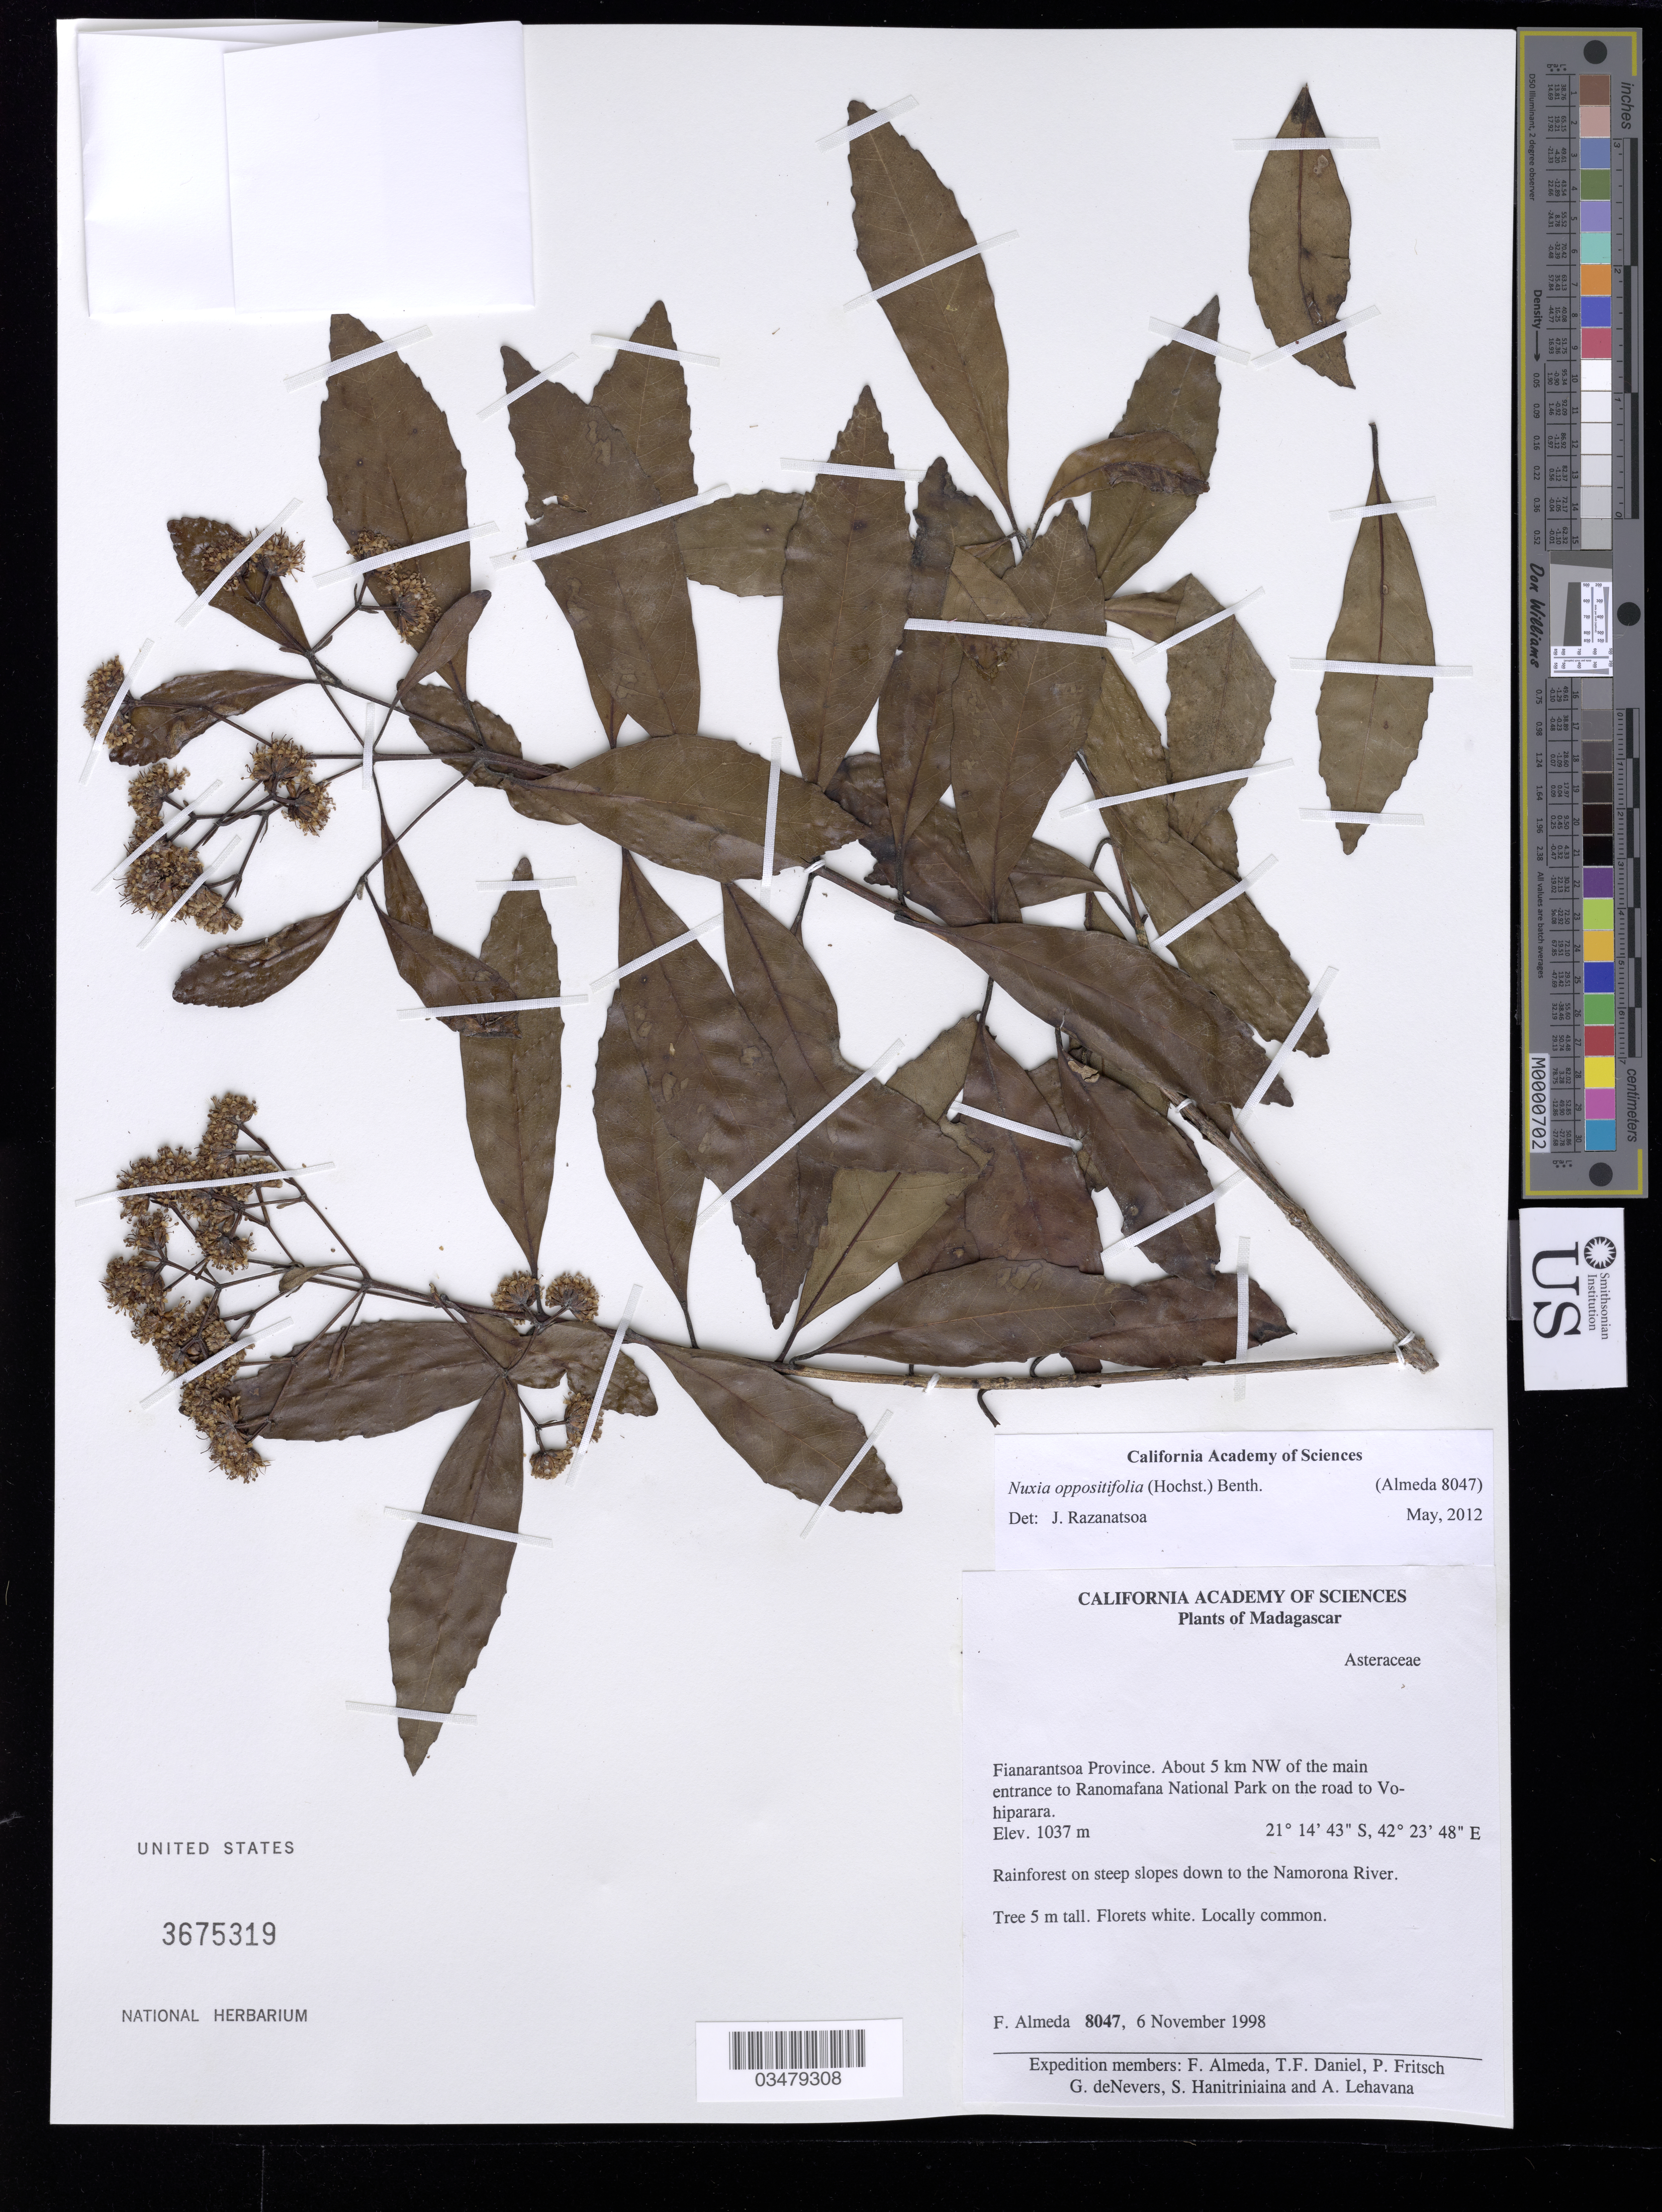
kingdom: Plantae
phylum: Tracheophyta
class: Magnoliopsida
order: Lamiales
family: Stilbaceae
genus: Nuxia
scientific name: Nuxia oppositifolia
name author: (Hochst.) Benth.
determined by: Robinson, Harold E., (US)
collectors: F. Almeda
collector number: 8047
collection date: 1998-11-06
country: Madagascar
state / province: Haute Matsiatra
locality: About 5 km NW of the main entrance to Ranomafana National Park on the road to Vohiparara. Rainforest on steep slopes down to the Namorona River.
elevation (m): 1037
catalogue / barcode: US 3675319